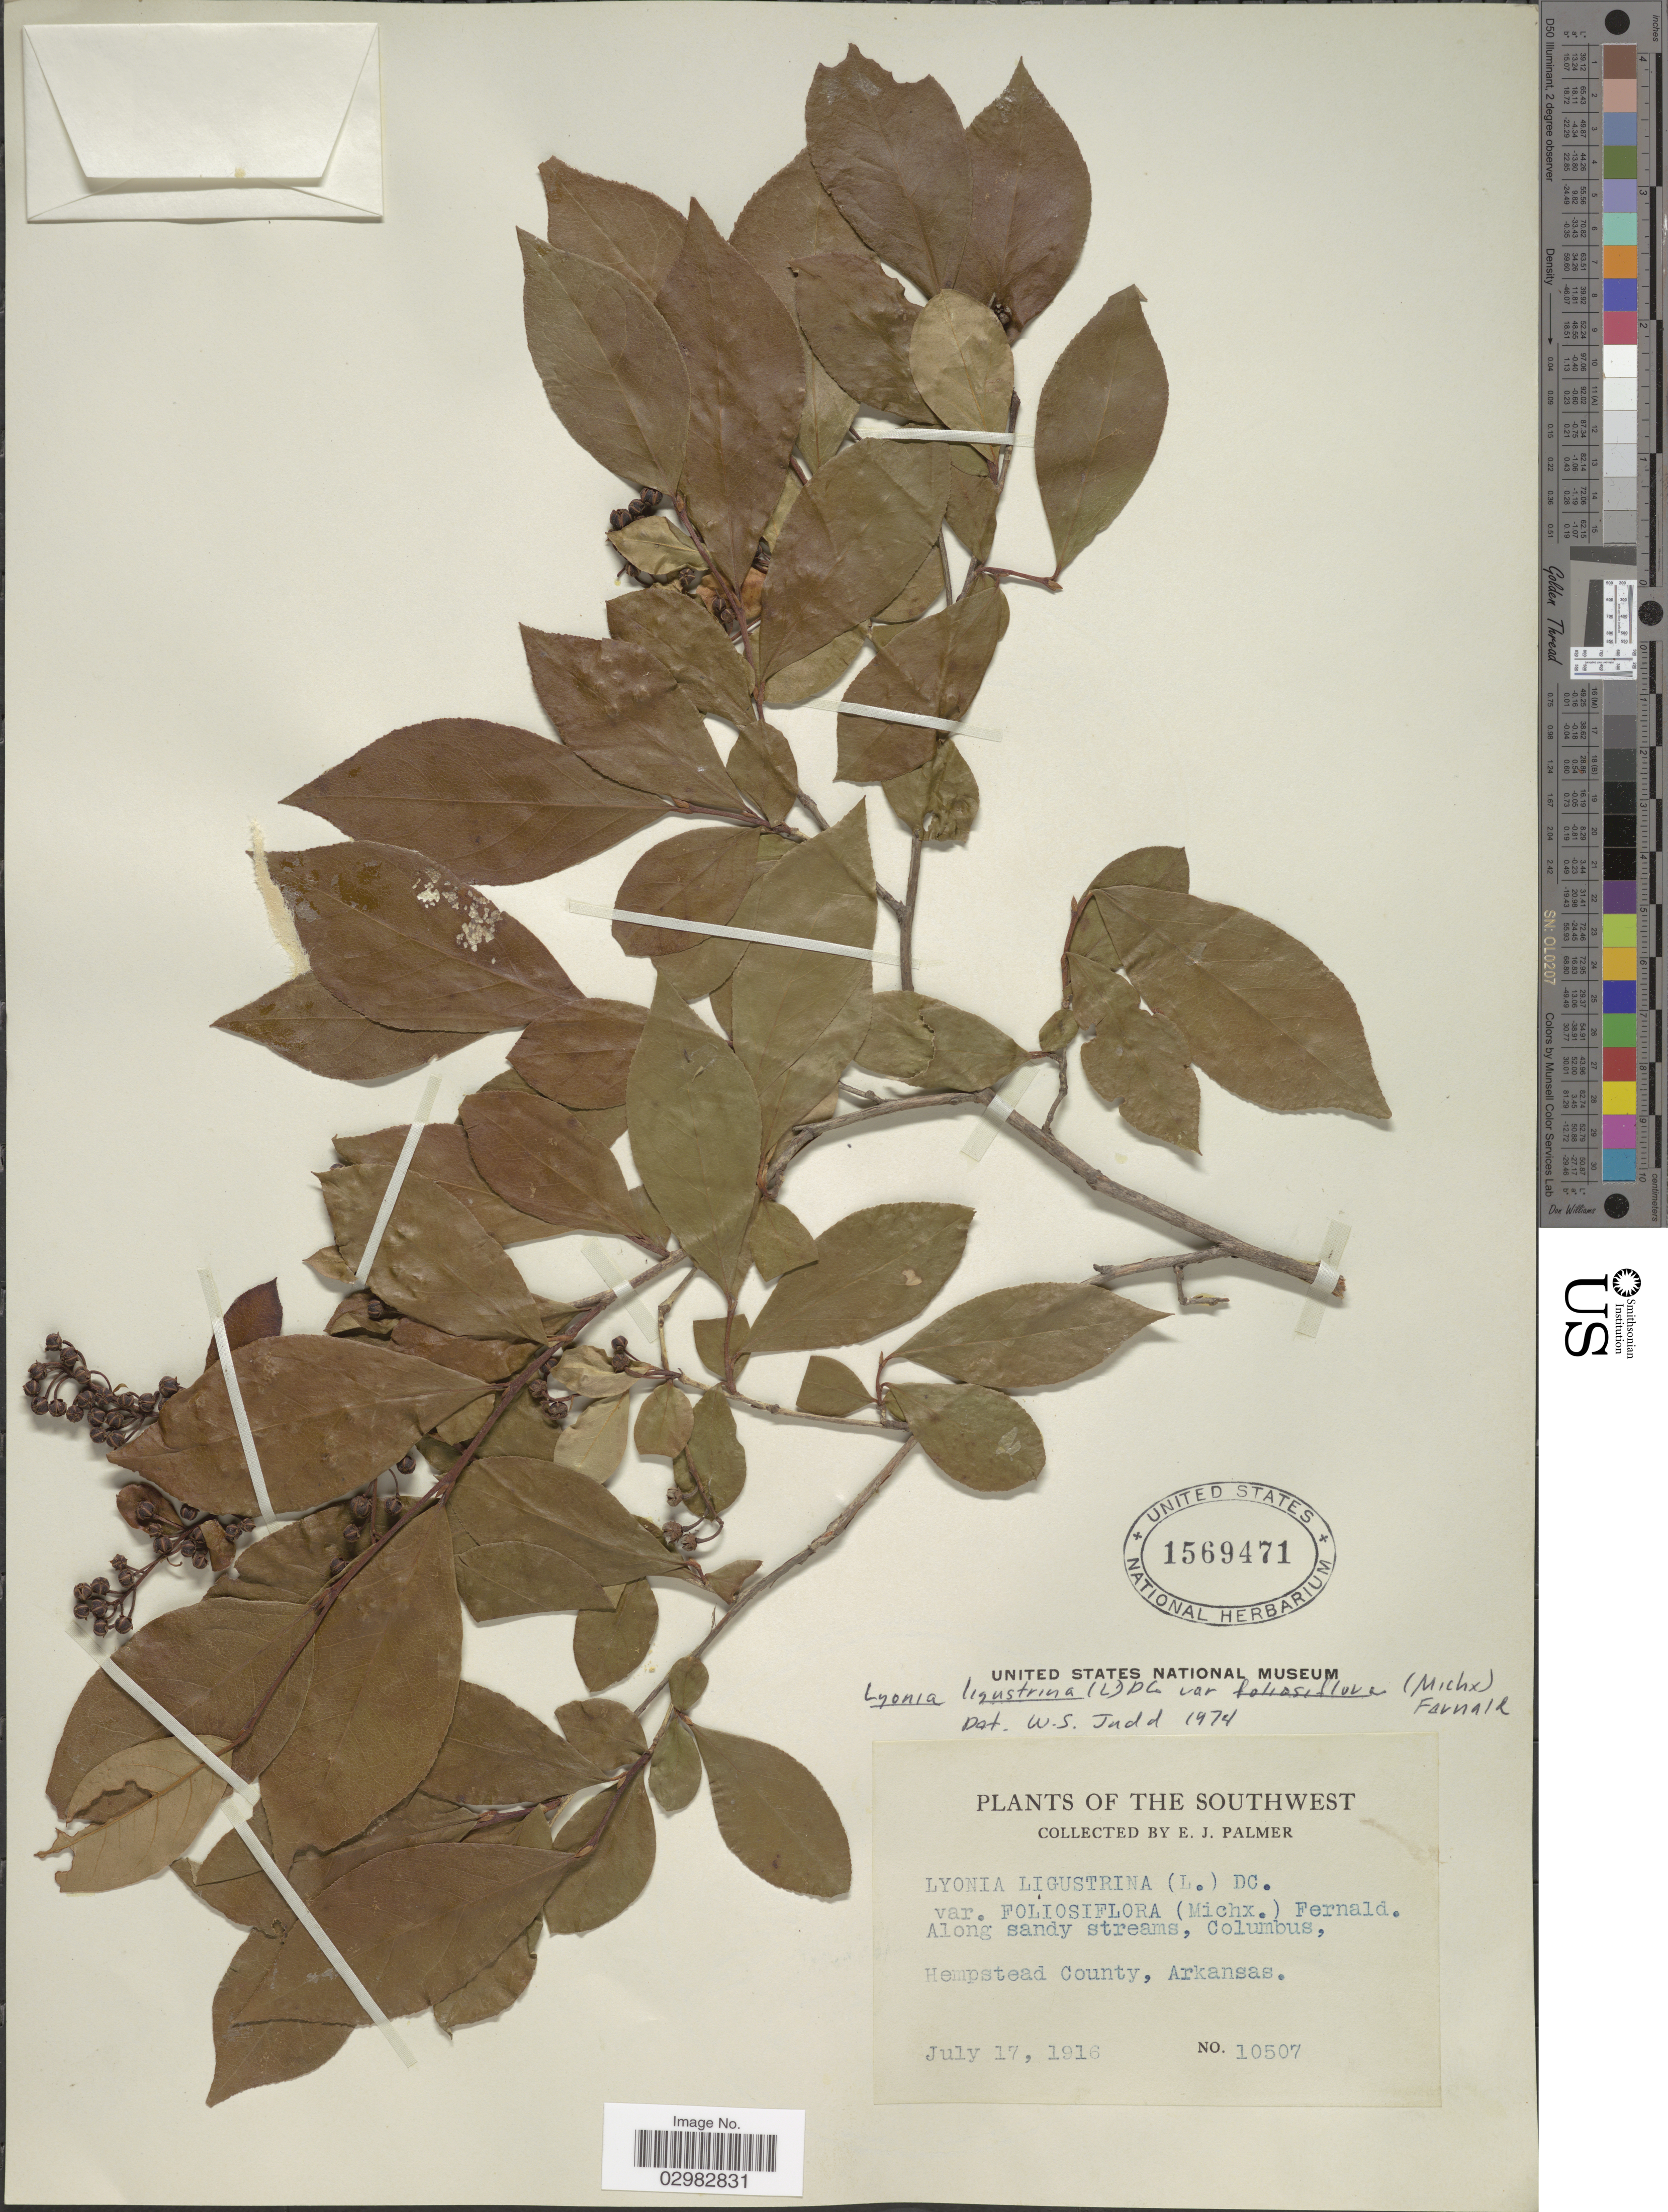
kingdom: Plantae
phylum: Tracheophyta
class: Magnoliopsida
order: Ericales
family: Ericaceae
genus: Lyonia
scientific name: Lyonia ligustrina var. foliosiflora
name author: (Michx.) Fernald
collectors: E. J. Palmer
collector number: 10507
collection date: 1916-07-17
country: United States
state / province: Arkansas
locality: The Southwest, Hempstead County.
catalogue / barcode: US 1569471